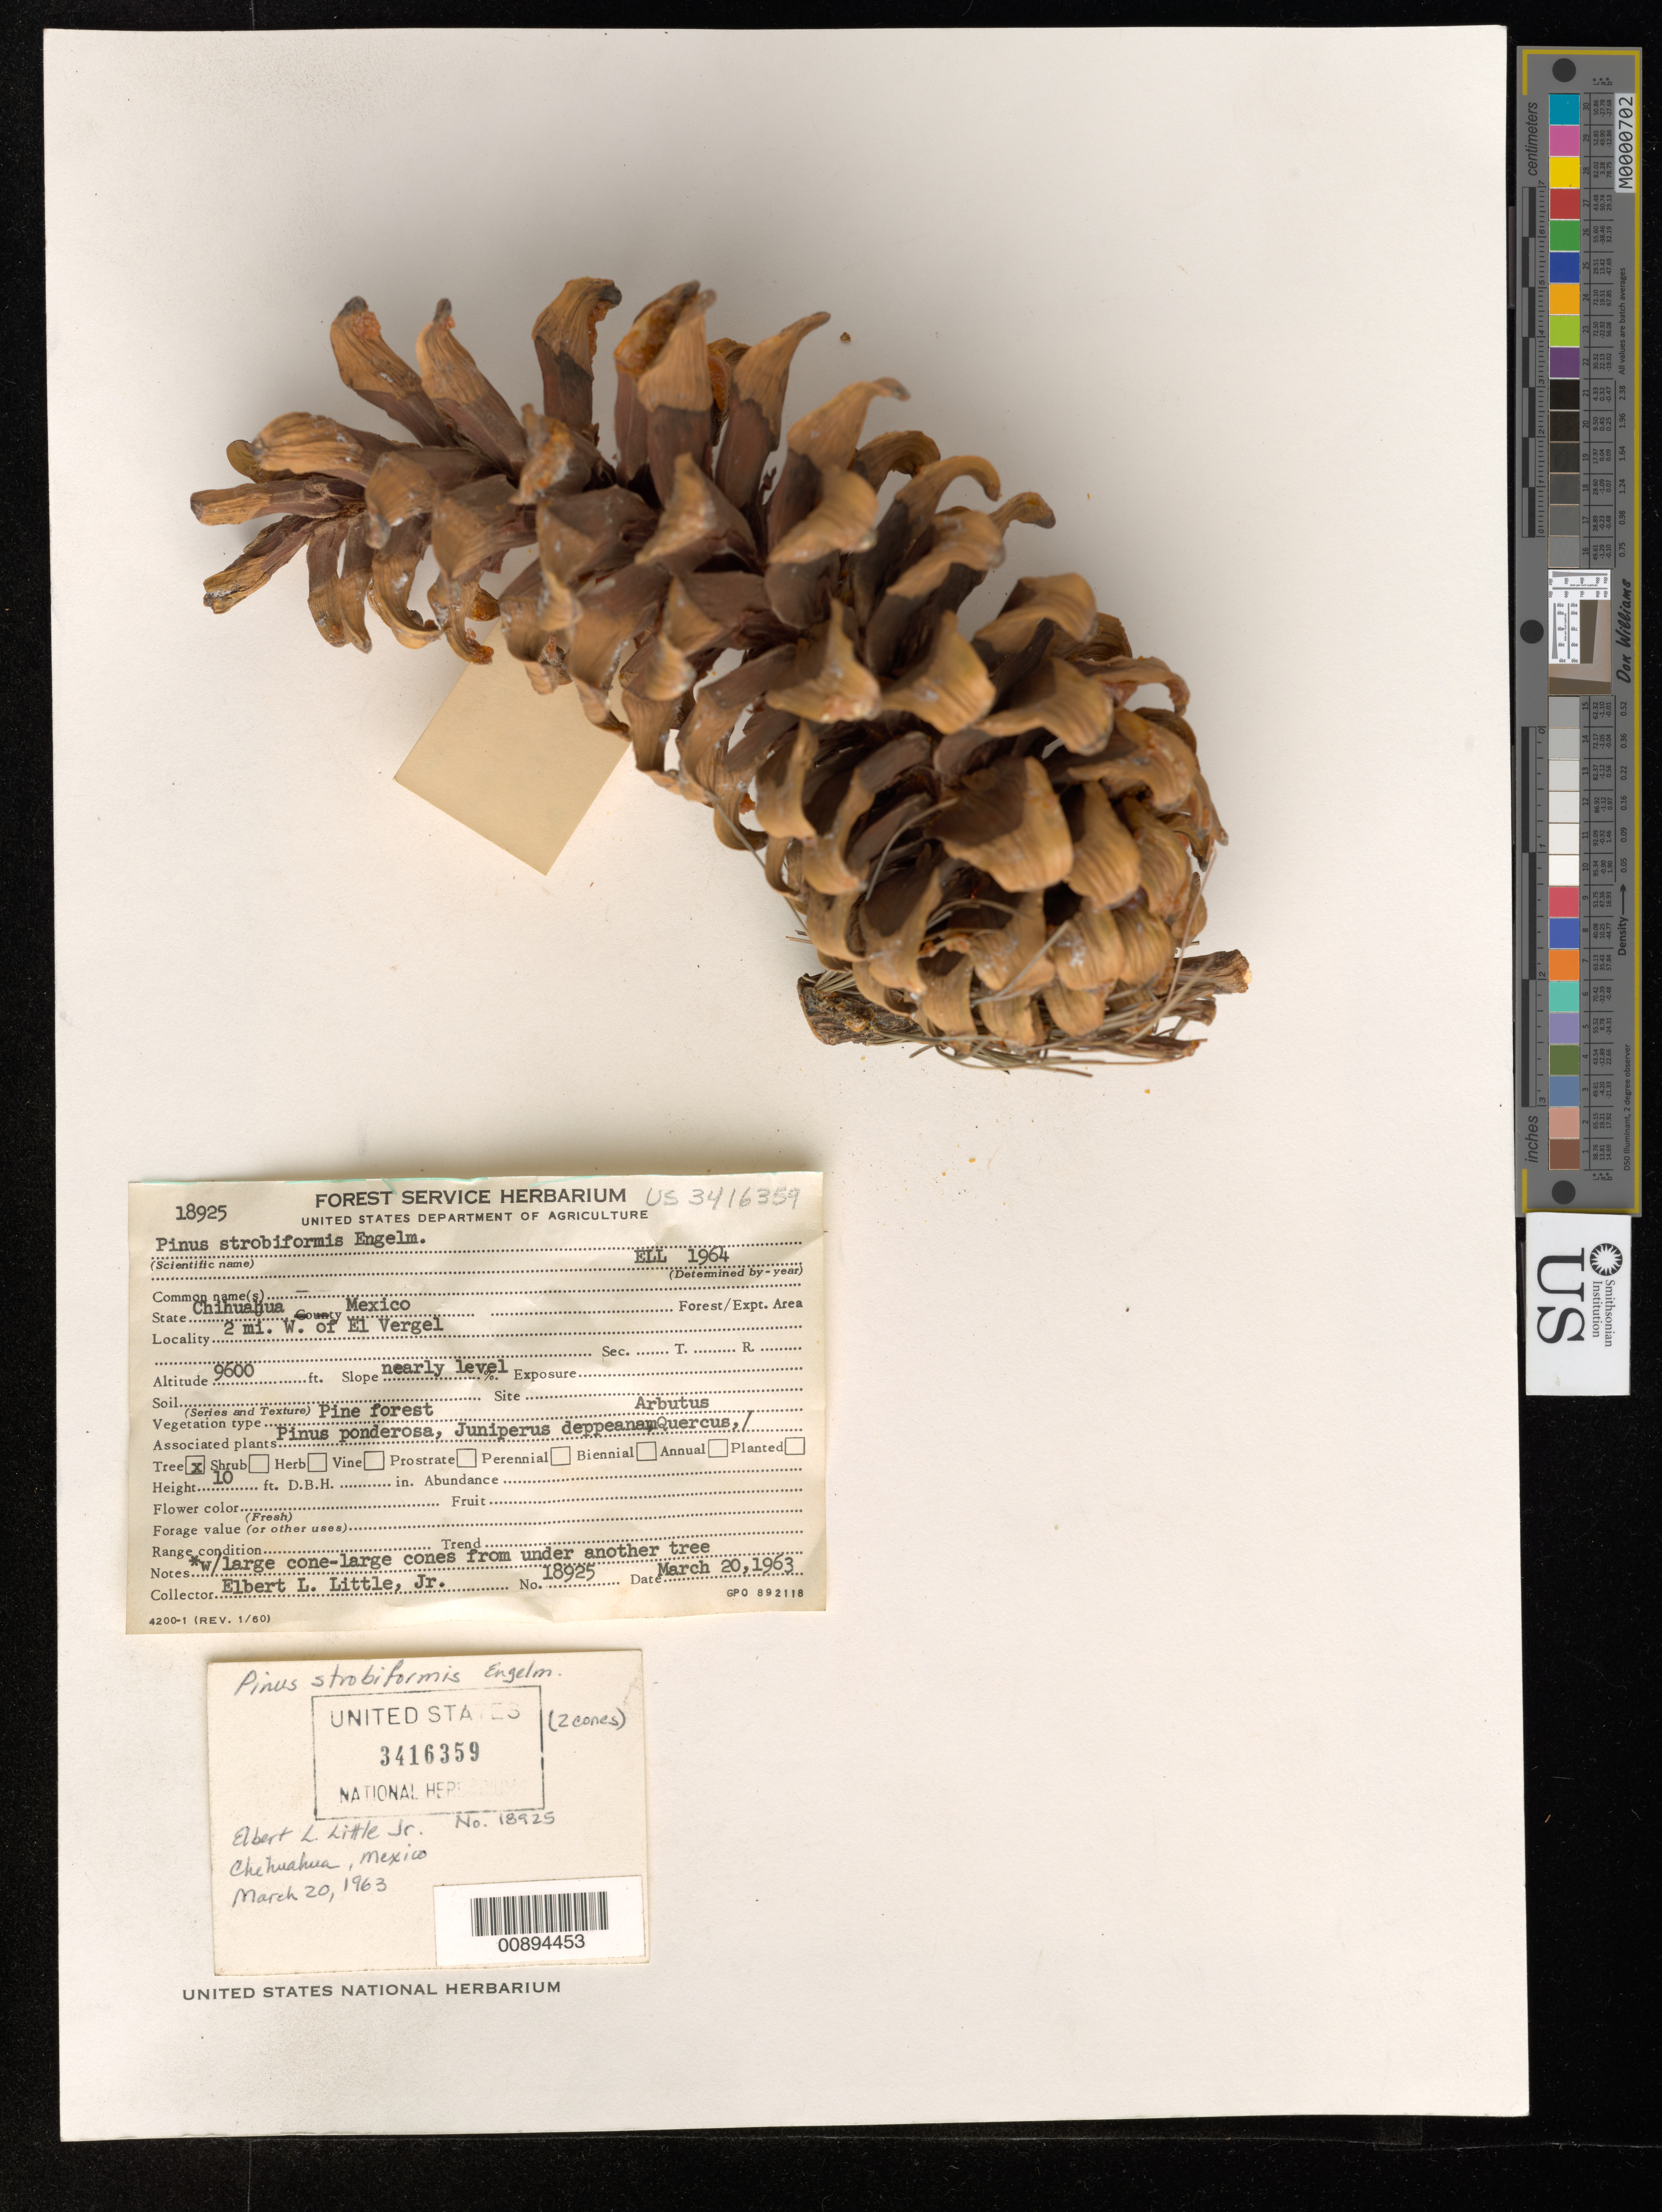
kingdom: Plantae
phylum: Tracheophyta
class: Pinopsida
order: Pinales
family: Pinaceae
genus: Pinus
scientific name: Pinus strobiformis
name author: Engelm.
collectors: E. L. Little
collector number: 18925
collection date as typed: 20 Mar 1963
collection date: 1963-03-20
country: Mexico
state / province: Chihuahua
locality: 2 mi. W of El Vergel, Chihuahua.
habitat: Pine forest. Slope nearly level. Assoc. plants: Pinus ponderosa, Juniperus deppeana, Quercus, Arbutus.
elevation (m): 2926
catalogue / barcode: US 3416359